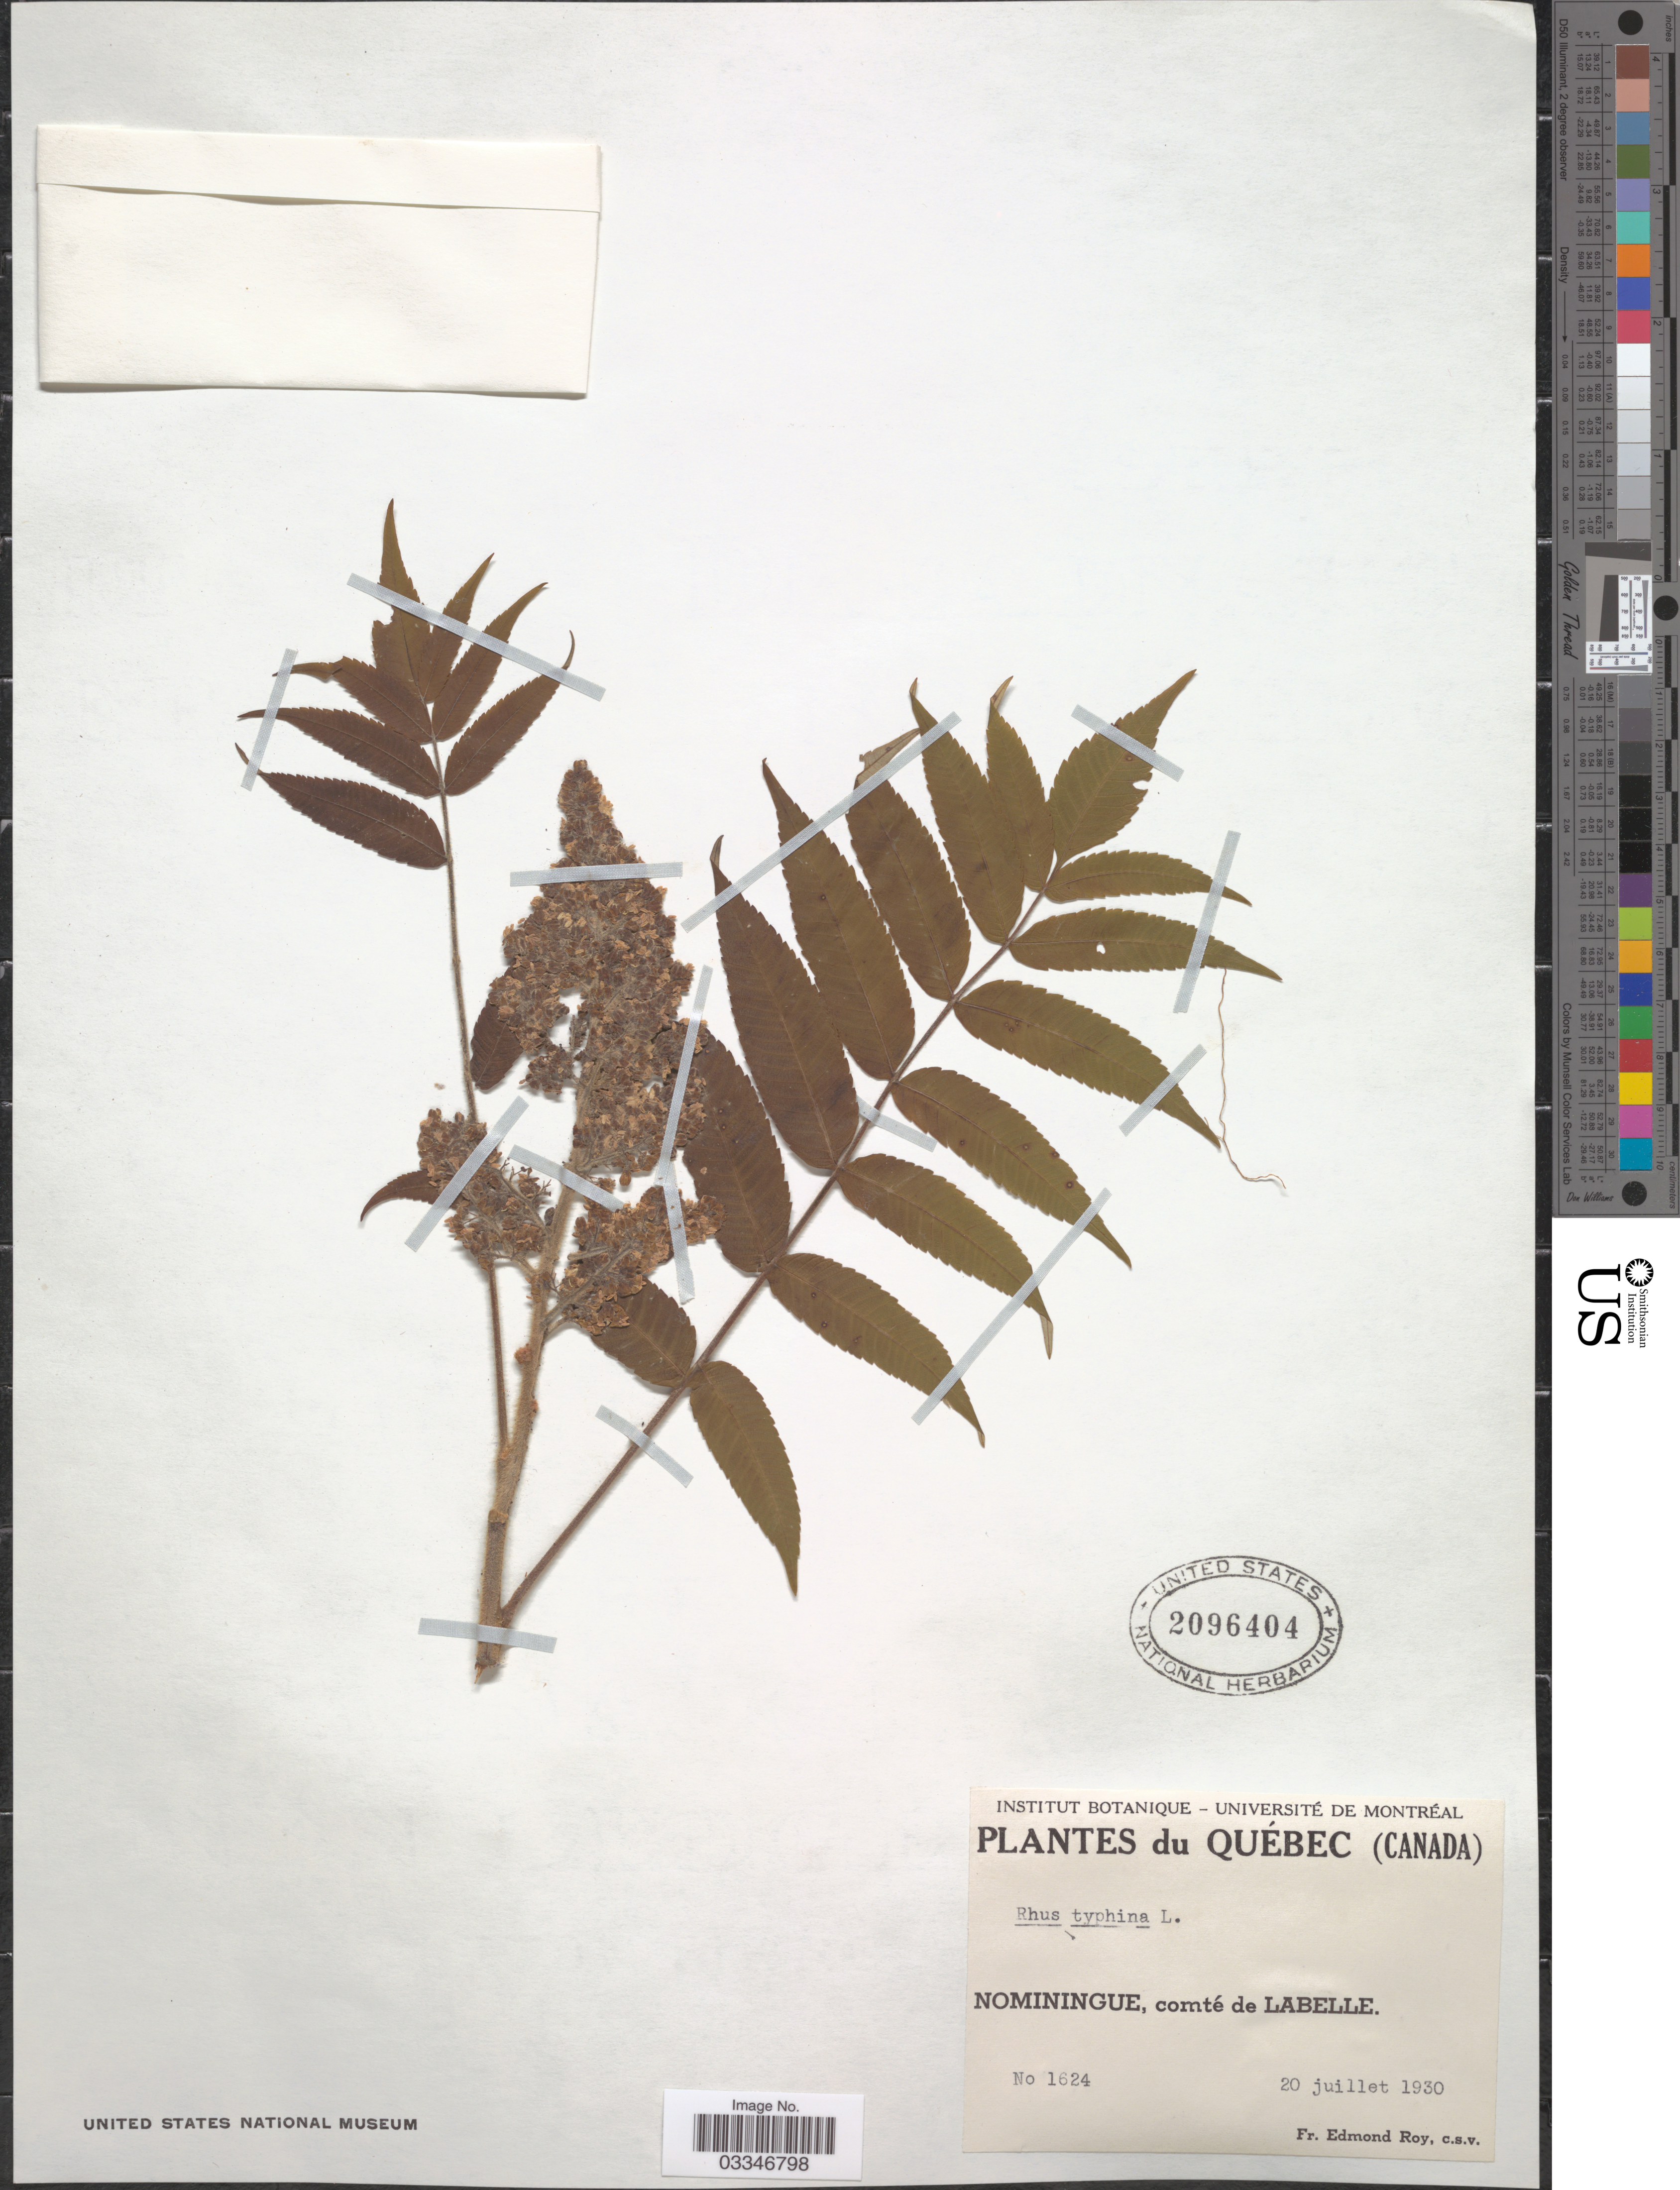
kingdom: Plantae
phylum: Tracheophyta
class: Magnoliopsida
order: Sapindales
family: Anacardiaceae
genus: Rhus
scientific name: Rhus typhina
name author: L.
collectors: E. Roy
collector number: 1624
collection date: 1930-07-20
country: Canada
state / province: Quebec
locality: Nominingue, comté de Labelle.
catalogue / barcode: US 2096404